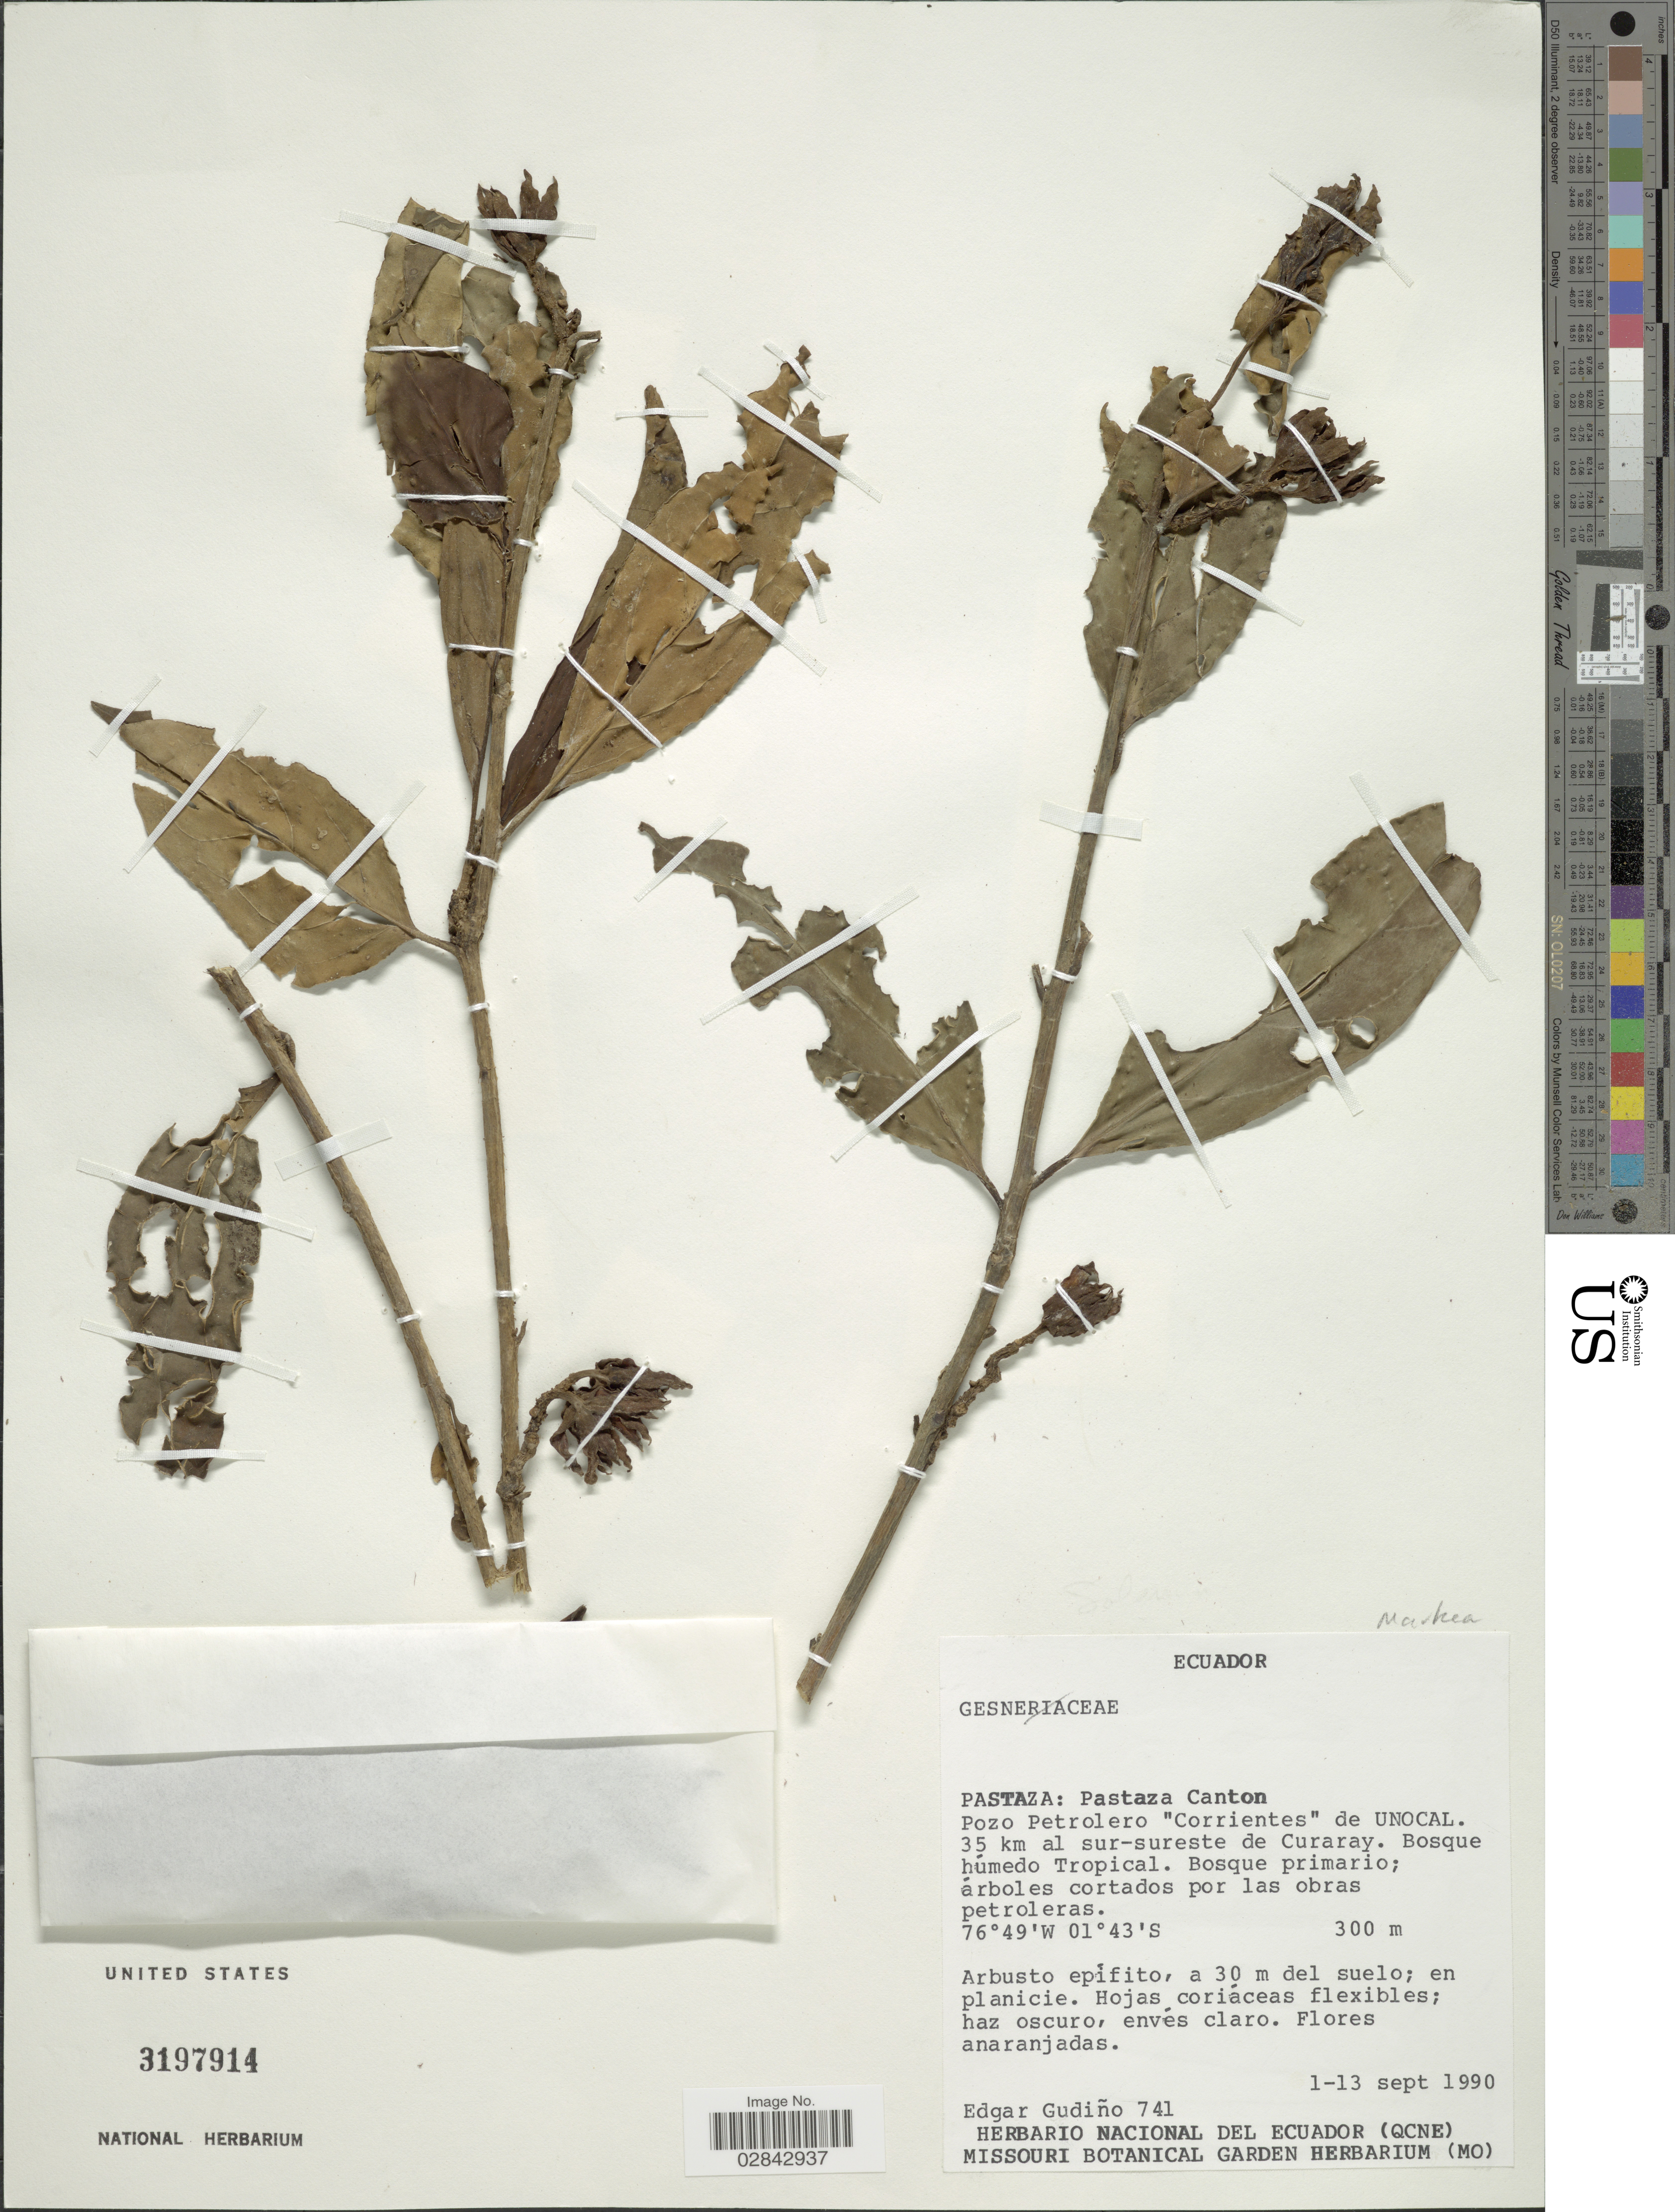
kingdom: Plantae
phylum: Tracheophyta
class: Magnoliopsida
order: Solanales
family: Solanaceae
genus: Markea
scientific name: Markea sp.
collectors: E. Gudiño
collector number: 741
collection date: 1990-09-01/1990-09-13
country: Ecuador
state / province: Pastaza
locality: Pastaza Canton. Pozo Petrolero "Corrientes" de Unocal. 35 km al sur-sureste de Curaray.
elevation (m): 300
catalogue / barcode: US 3197914